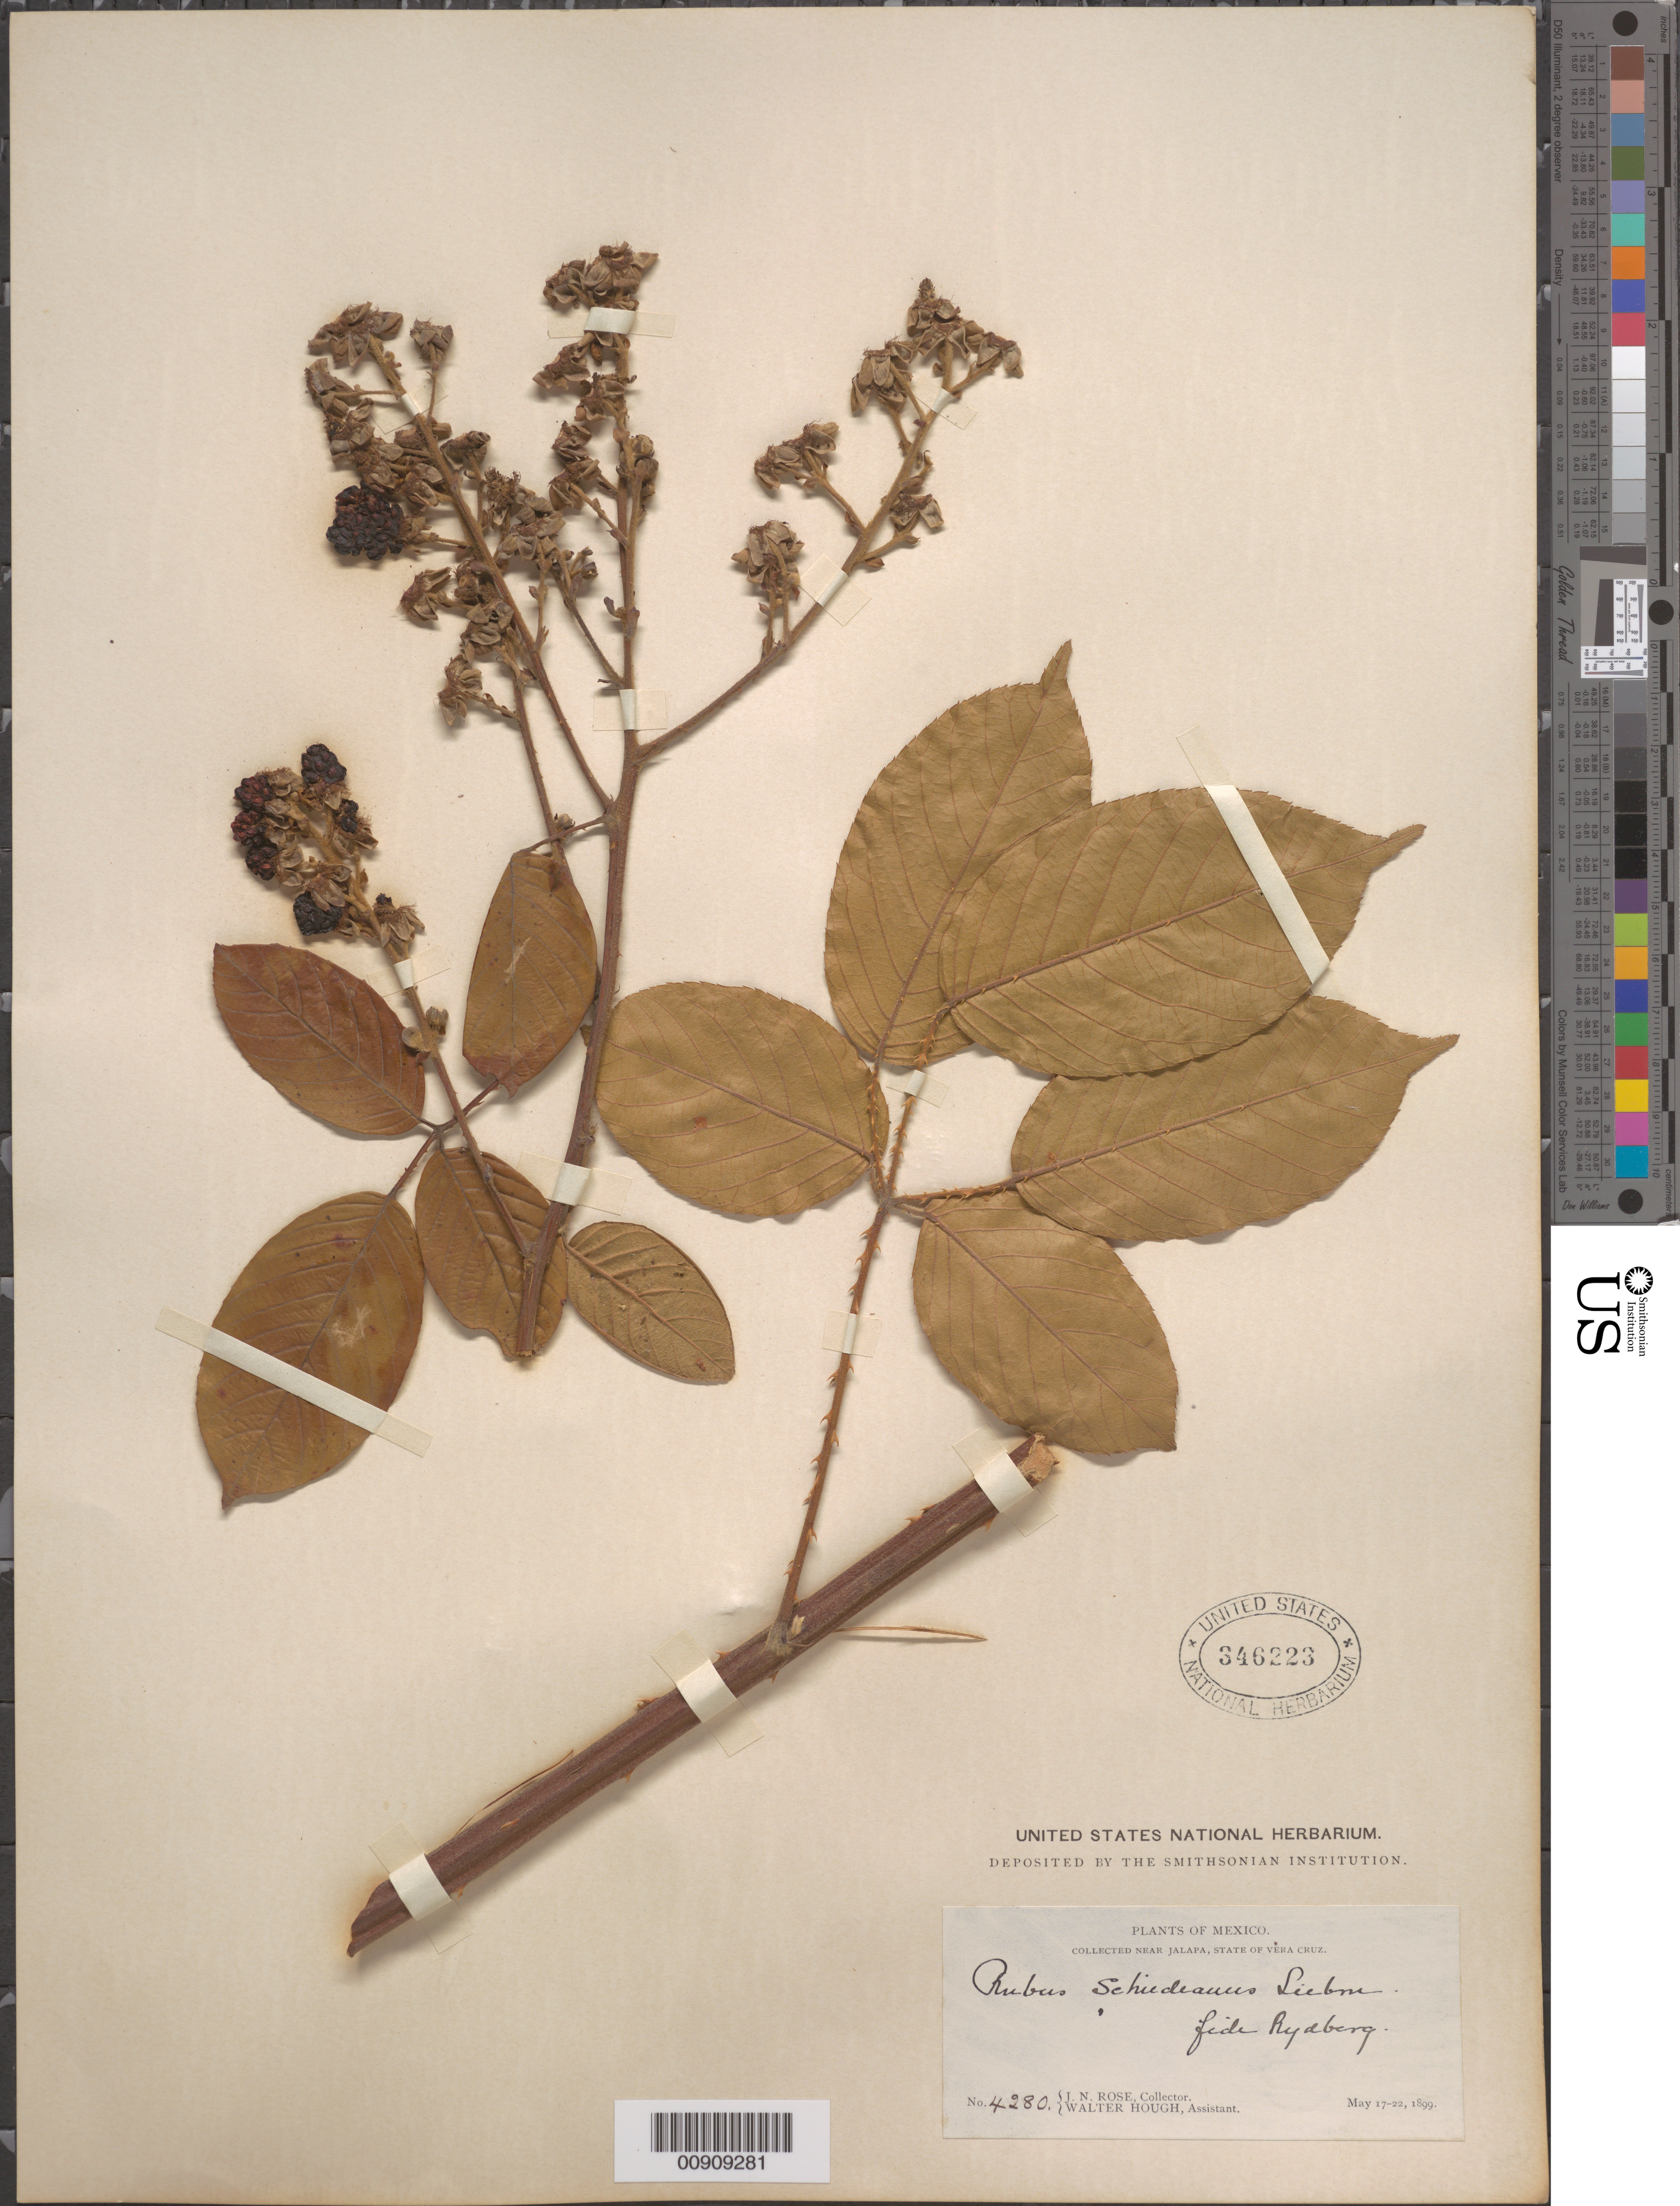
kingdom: Plantae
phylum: Tracheophyta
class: Magnoliopsida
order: Rosales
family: Rosaceae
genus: Rubus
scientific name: Rubus schmidelioides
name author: A. Cunn.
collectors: J. N. Rose & W. Hough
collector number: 4280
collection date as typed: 17 May 1899 to 22 May 1899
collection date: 1899-05-17/1899-05-22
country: Mexico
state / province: Veracruz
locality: Near Jalapa, State of Veracruz.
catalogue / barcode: US 346223